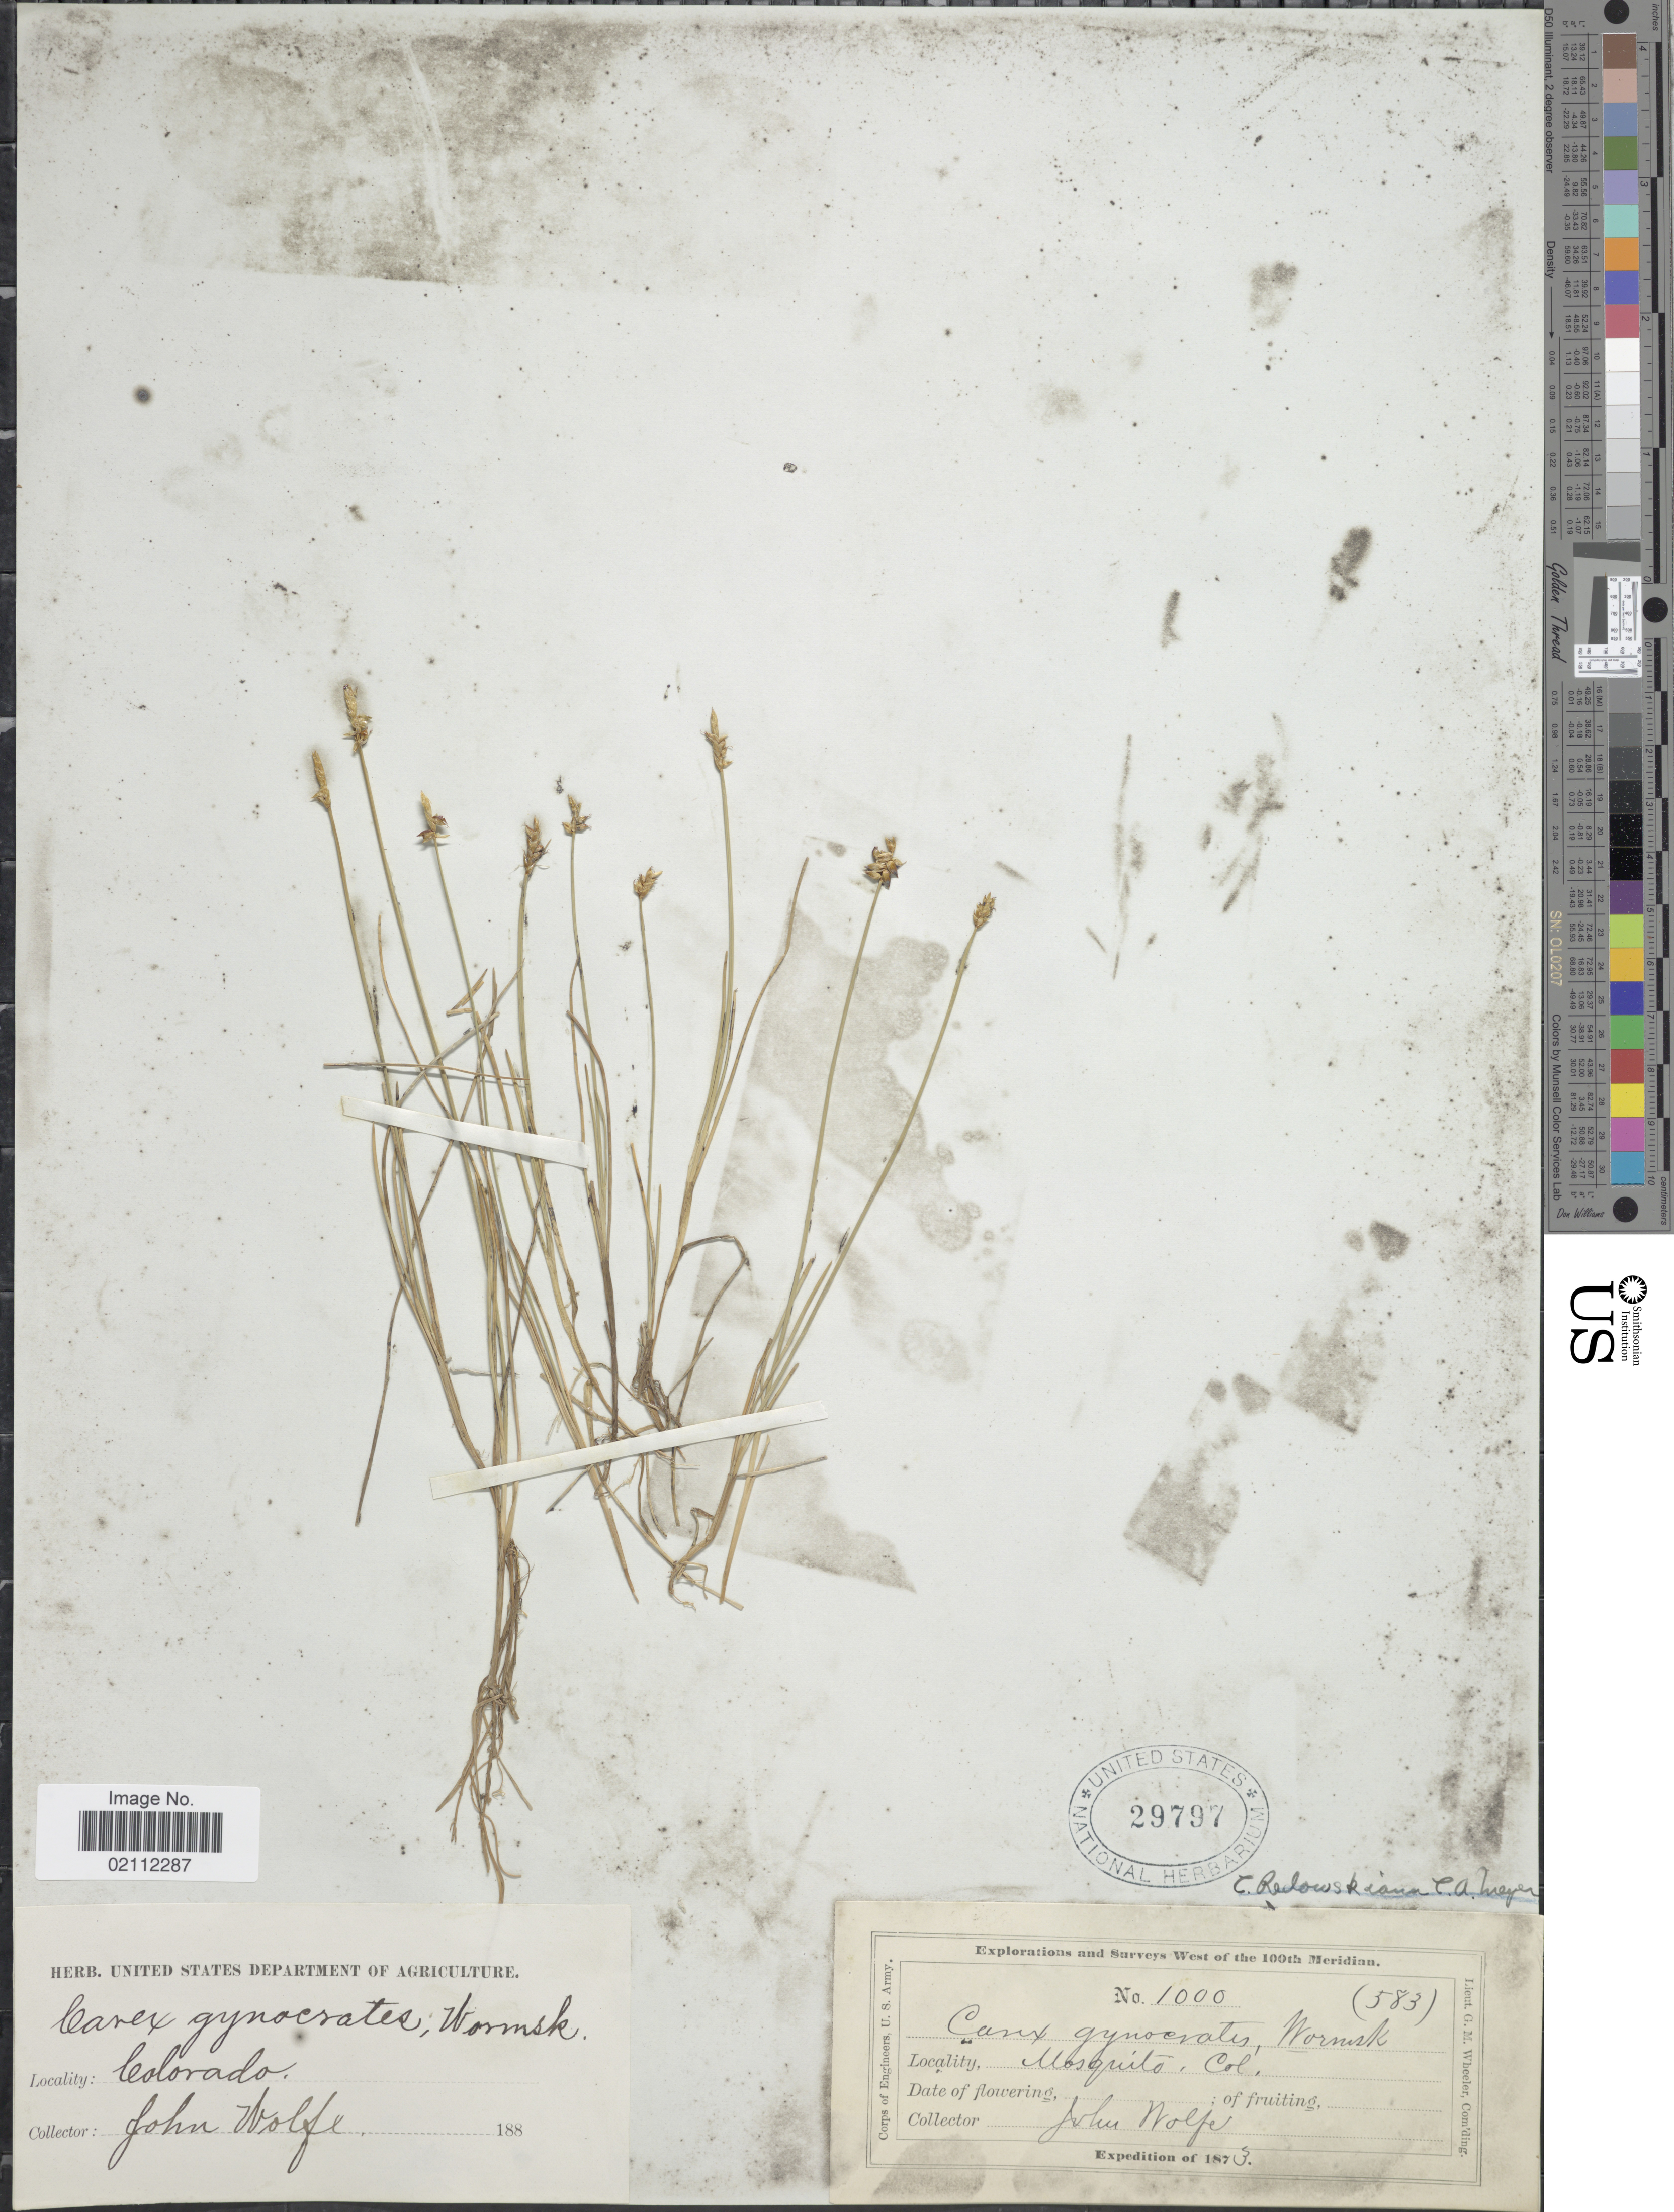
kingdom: Plantae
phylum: Tracheophyta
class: Liliopsida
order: Poales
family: Cyperaceae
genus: Carex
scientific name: Carex nardina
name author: (Hornem.) Fr.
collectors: J. Wolfe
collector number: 1000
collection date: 1873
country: United States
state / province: Colorado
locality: Mosquito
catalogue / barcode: US 29797